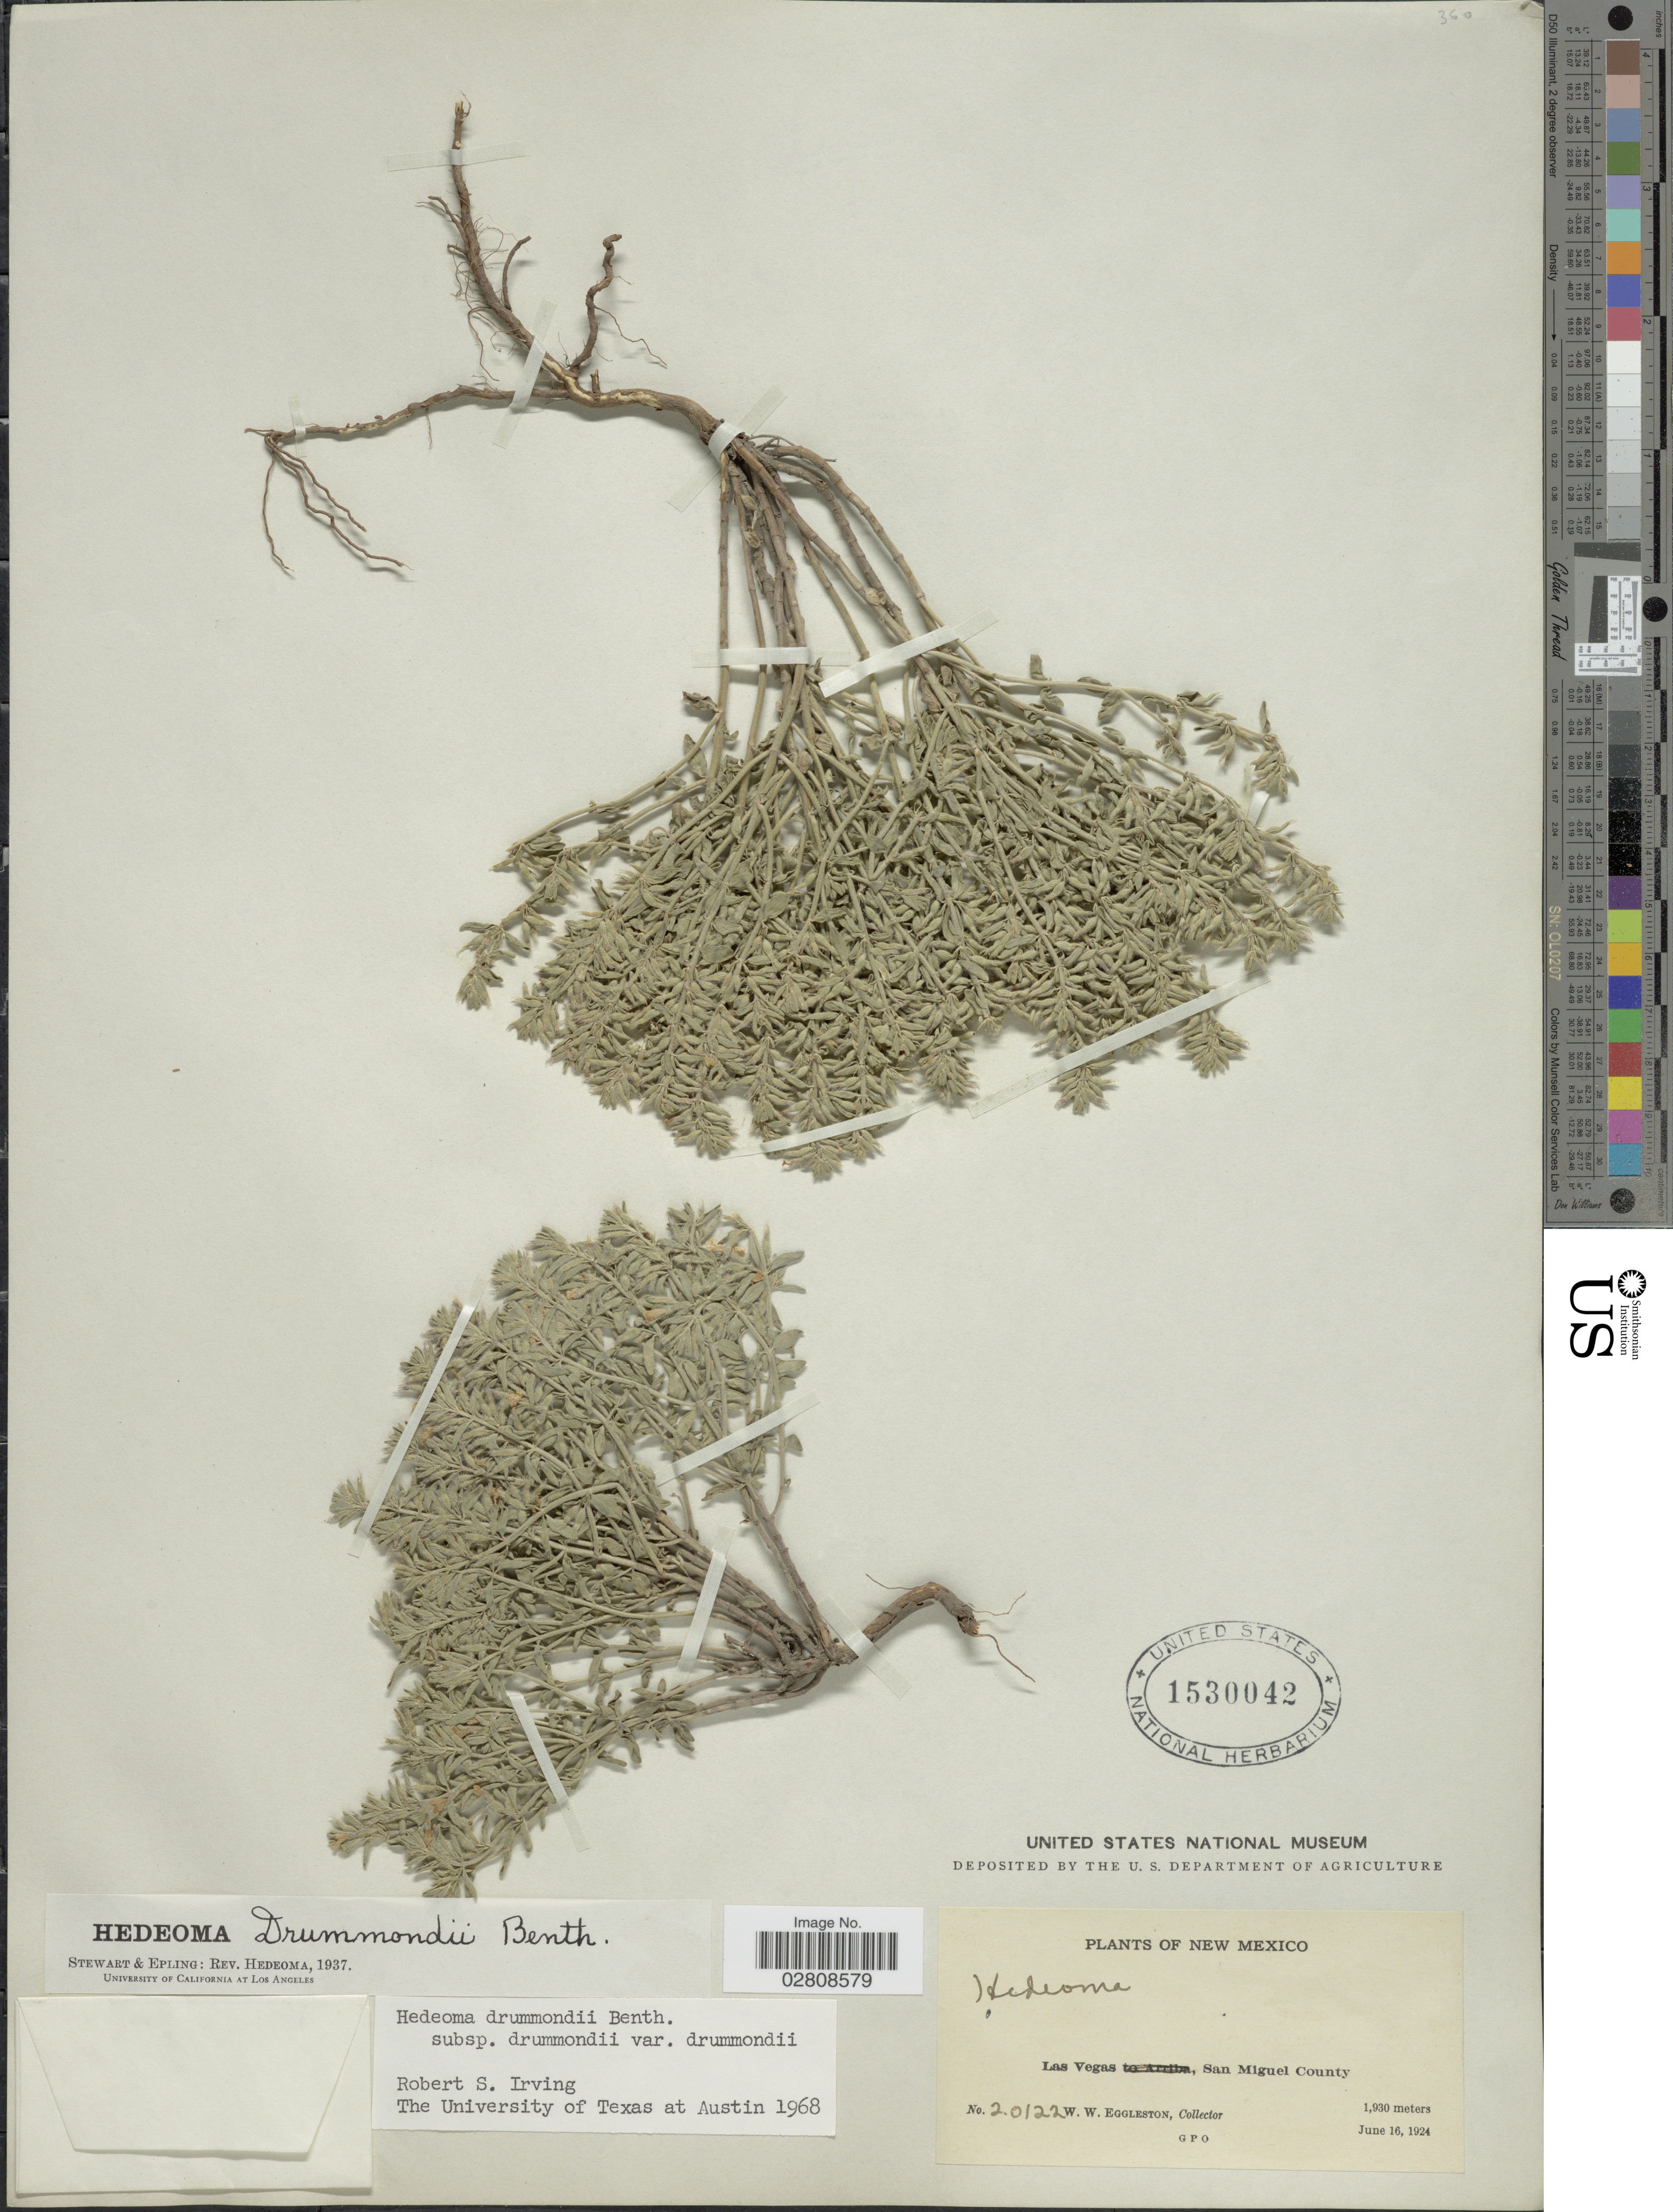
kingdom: Plantae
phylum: Tracheophyta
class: Magnoliopsida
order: Lamiales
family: Lamiaceae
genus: Hedeoma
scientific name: Hedeoma drummondii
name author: Benth.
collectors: W. W. Eggleston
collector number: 20122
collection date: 1924-06-16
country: United States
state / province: New Mexico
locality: Las Vegas, San Miguel County.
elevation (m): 1930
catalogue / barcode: US 1530042